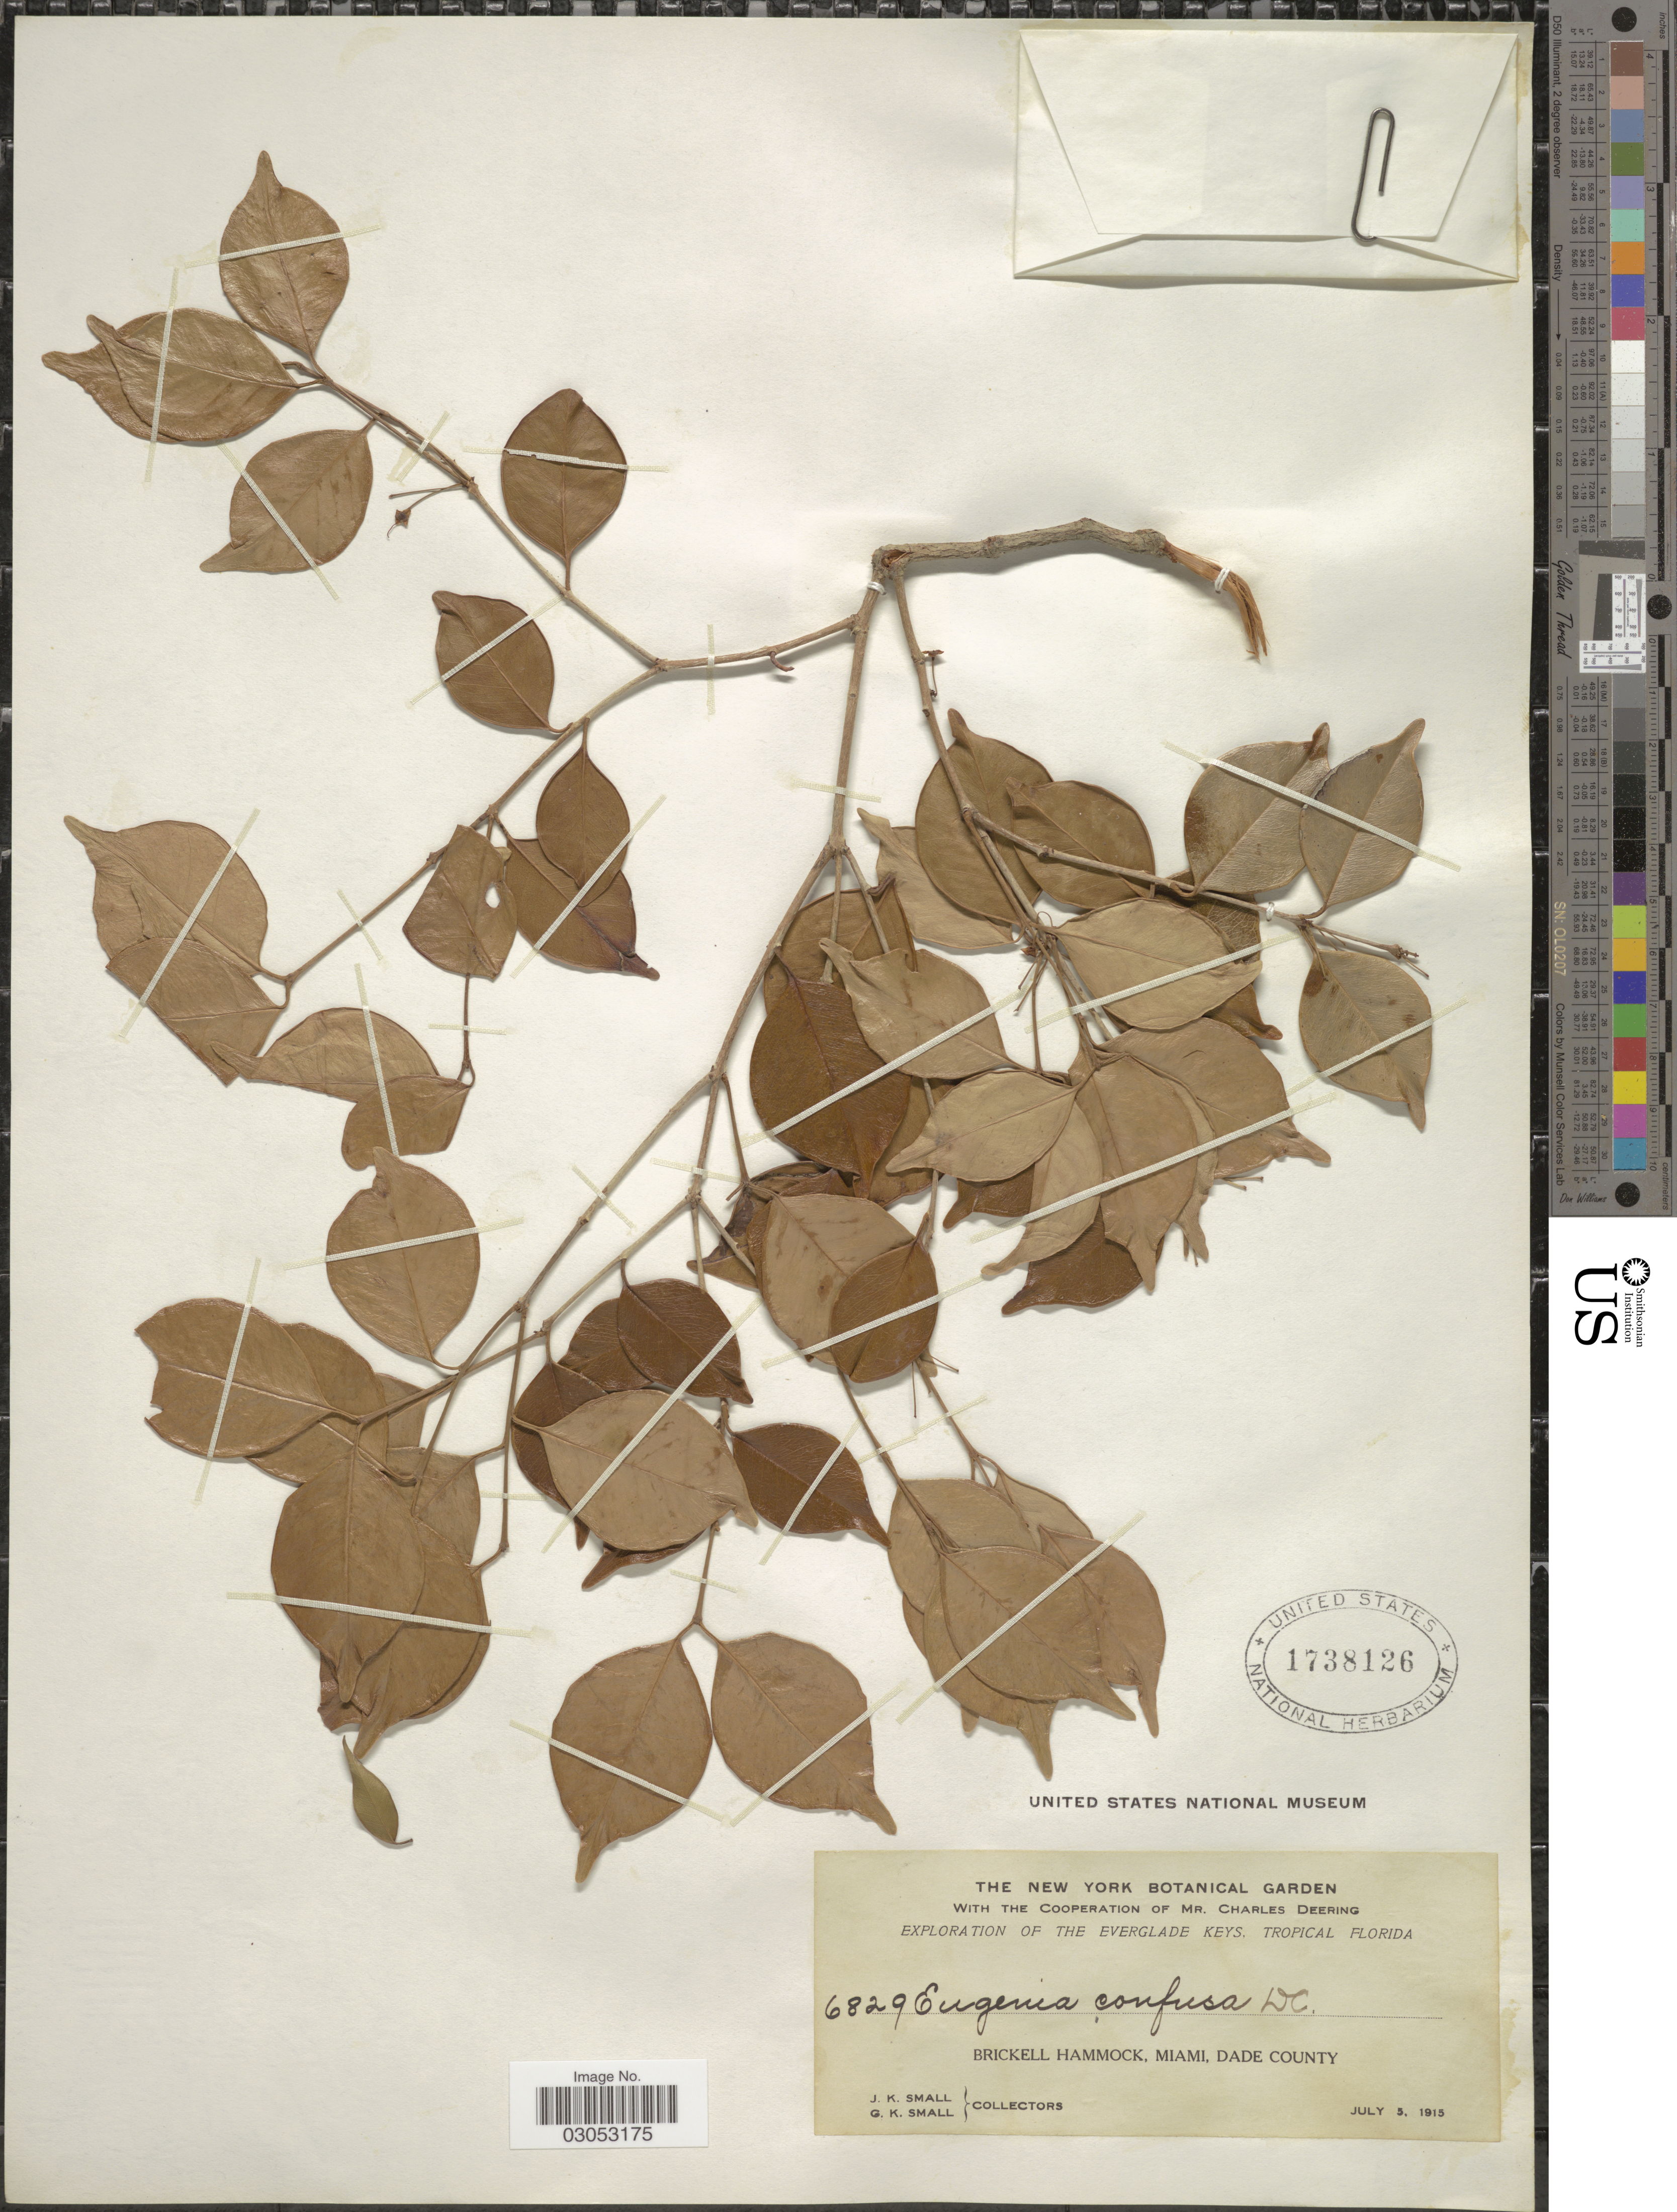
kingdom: Plantae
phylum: Tracheophyta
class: Magnoliopsida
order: Myrtales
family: Myrtaceae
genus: Eugenia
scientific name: Eugenia confusa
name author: DC.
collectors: J. K. Small & G. K. Small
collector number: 6829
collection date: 1915-07-05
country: United States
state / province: Florida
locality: The Everglade Keys, Tropical Florida, Brickell Hammock, Miami, Dade County.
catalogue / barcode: US 1738126